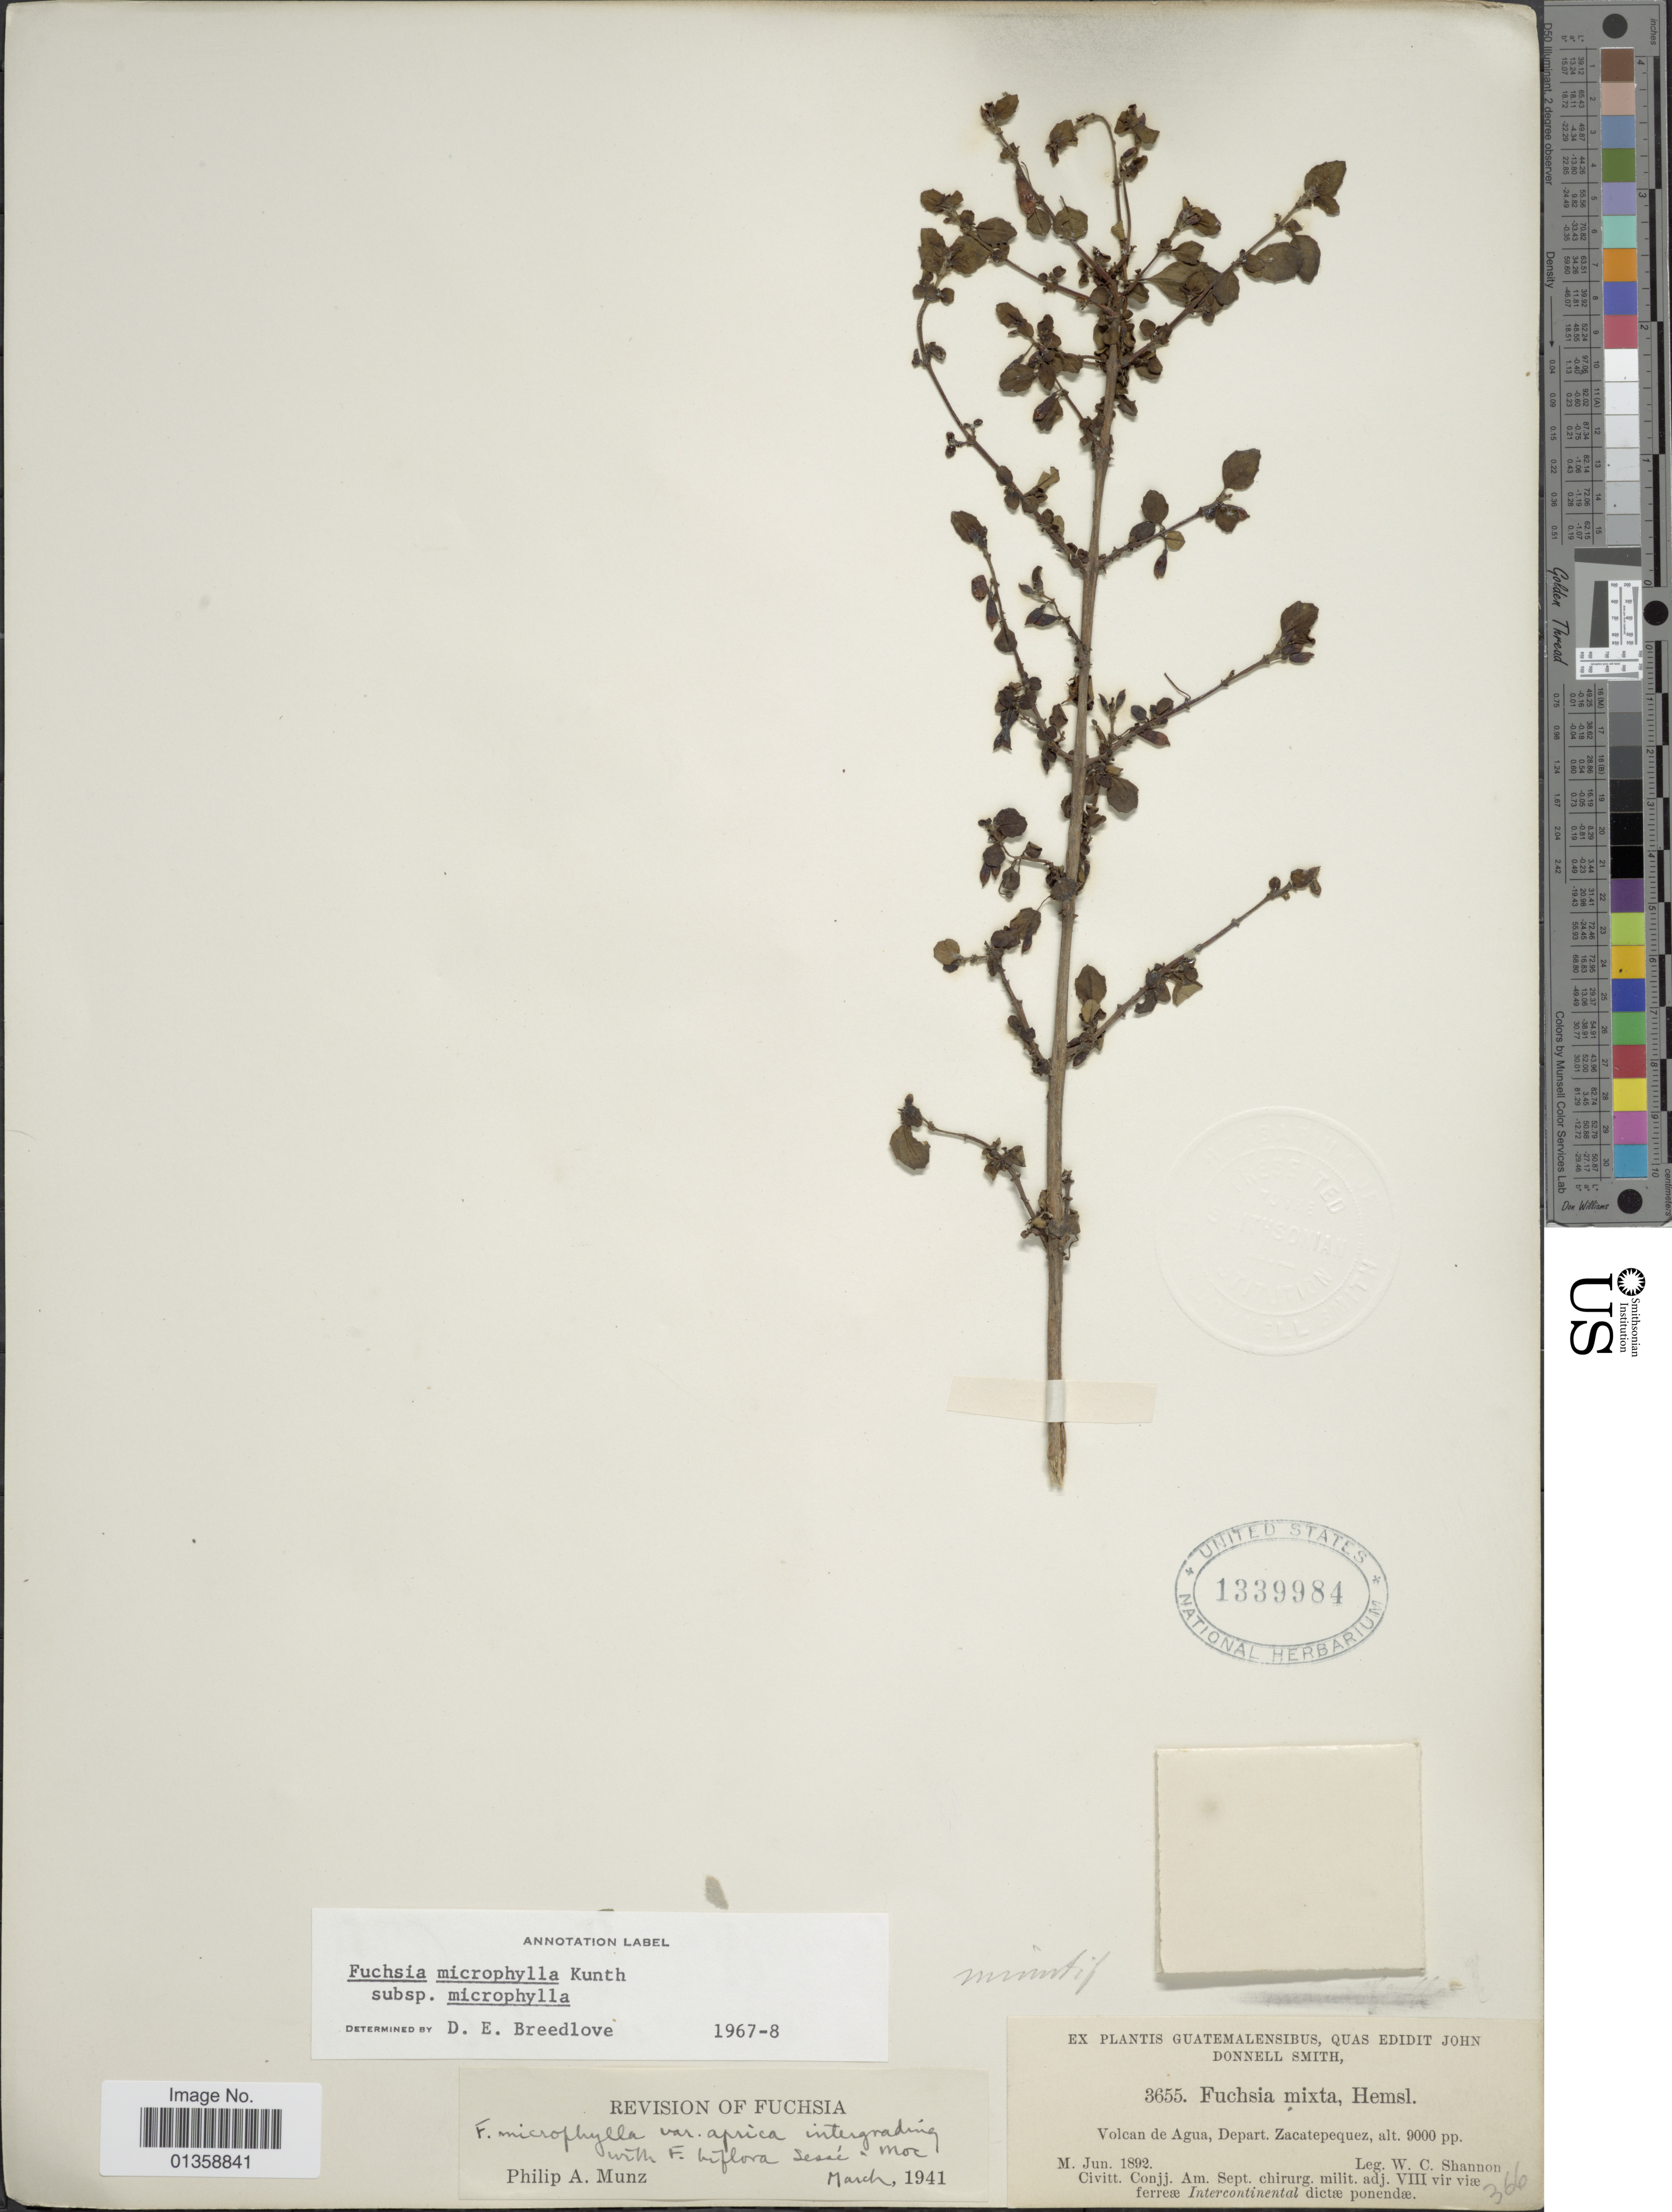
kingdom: Plantae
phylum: Tracheophyta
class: Magnoliopsida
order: Myrtales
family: Onagraceae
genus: Fuchsia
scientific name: Fuchsia microphylla subsp. microphylla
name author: Kunth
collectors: W. C. Shannon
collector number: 3655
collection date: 1892-06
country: Guatemala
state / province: Sacatepéquez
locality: Volcan de Agua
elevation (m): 2743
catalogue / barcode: US 1339984